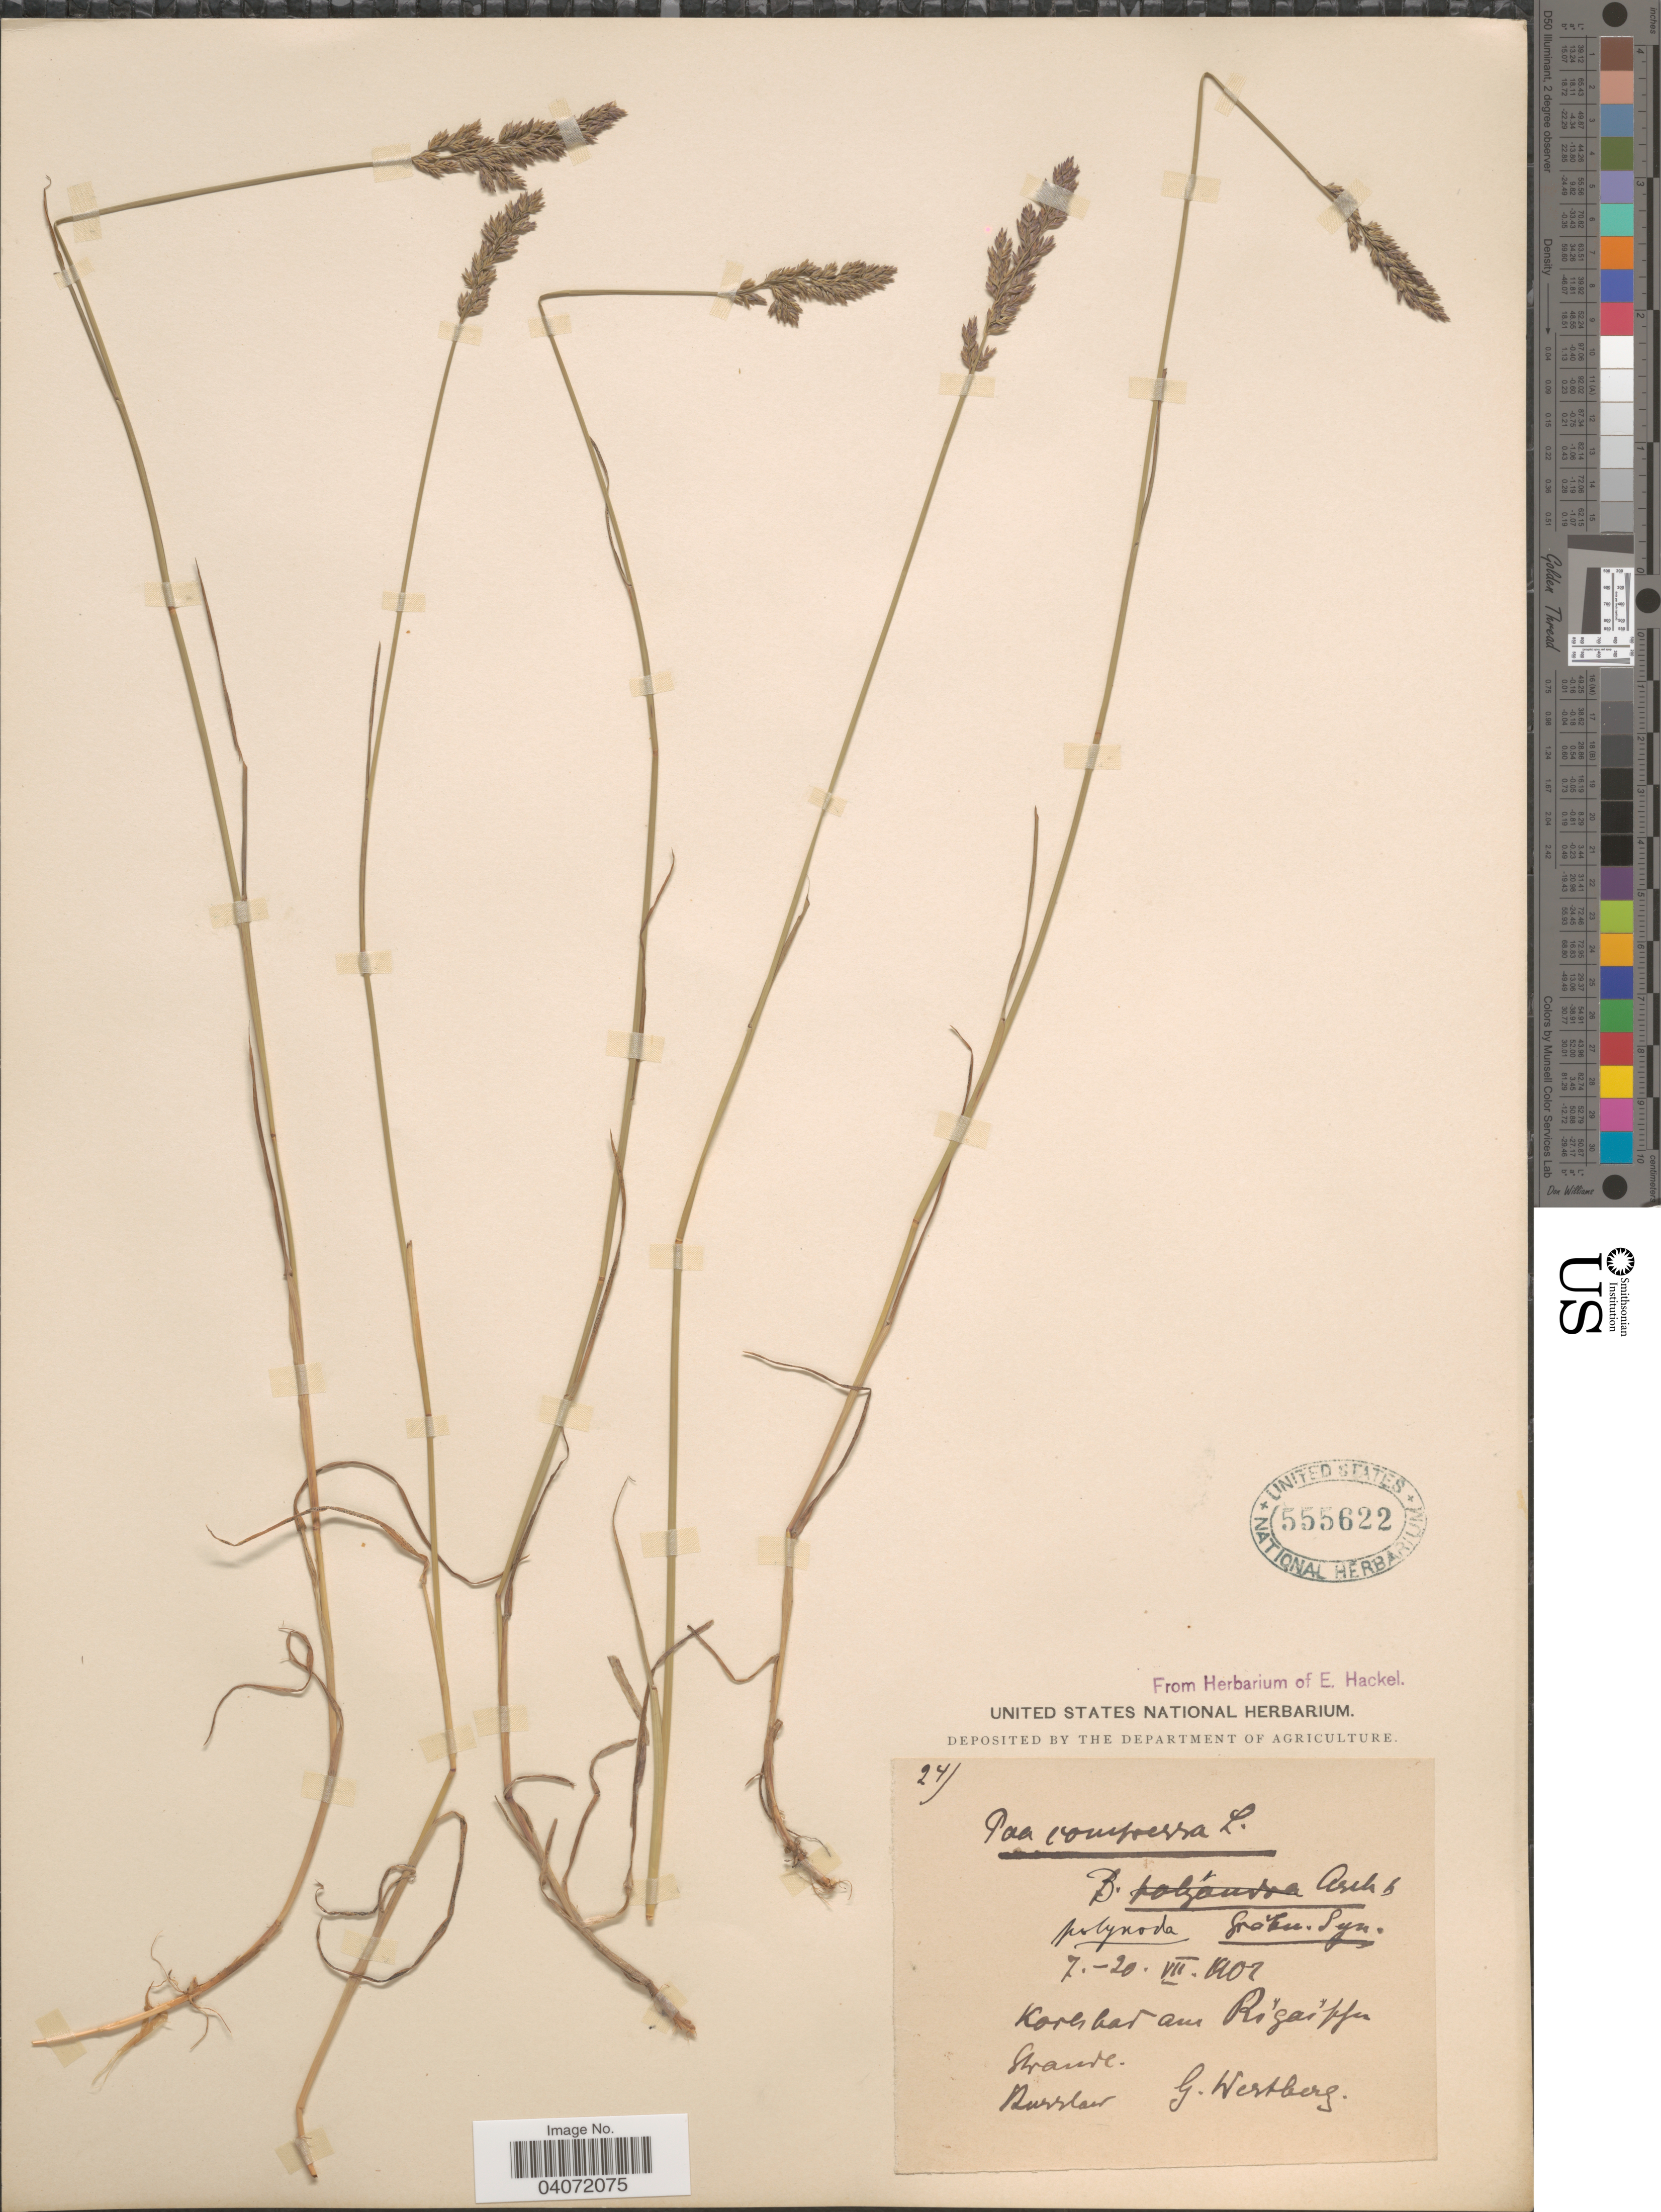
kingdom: Plantae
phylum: Tracheophyta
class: Liliopsida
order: Poales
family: Poaceae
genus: Poa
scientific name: Poa compressa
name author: L.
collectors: G. Westberg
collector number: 24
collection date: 1902-07-07/1902-07-20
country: Latvia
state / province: Jurmala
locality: Karlsbad am Rigaische Strande. (Bai of Riga). Russland.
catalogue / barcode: US 555622